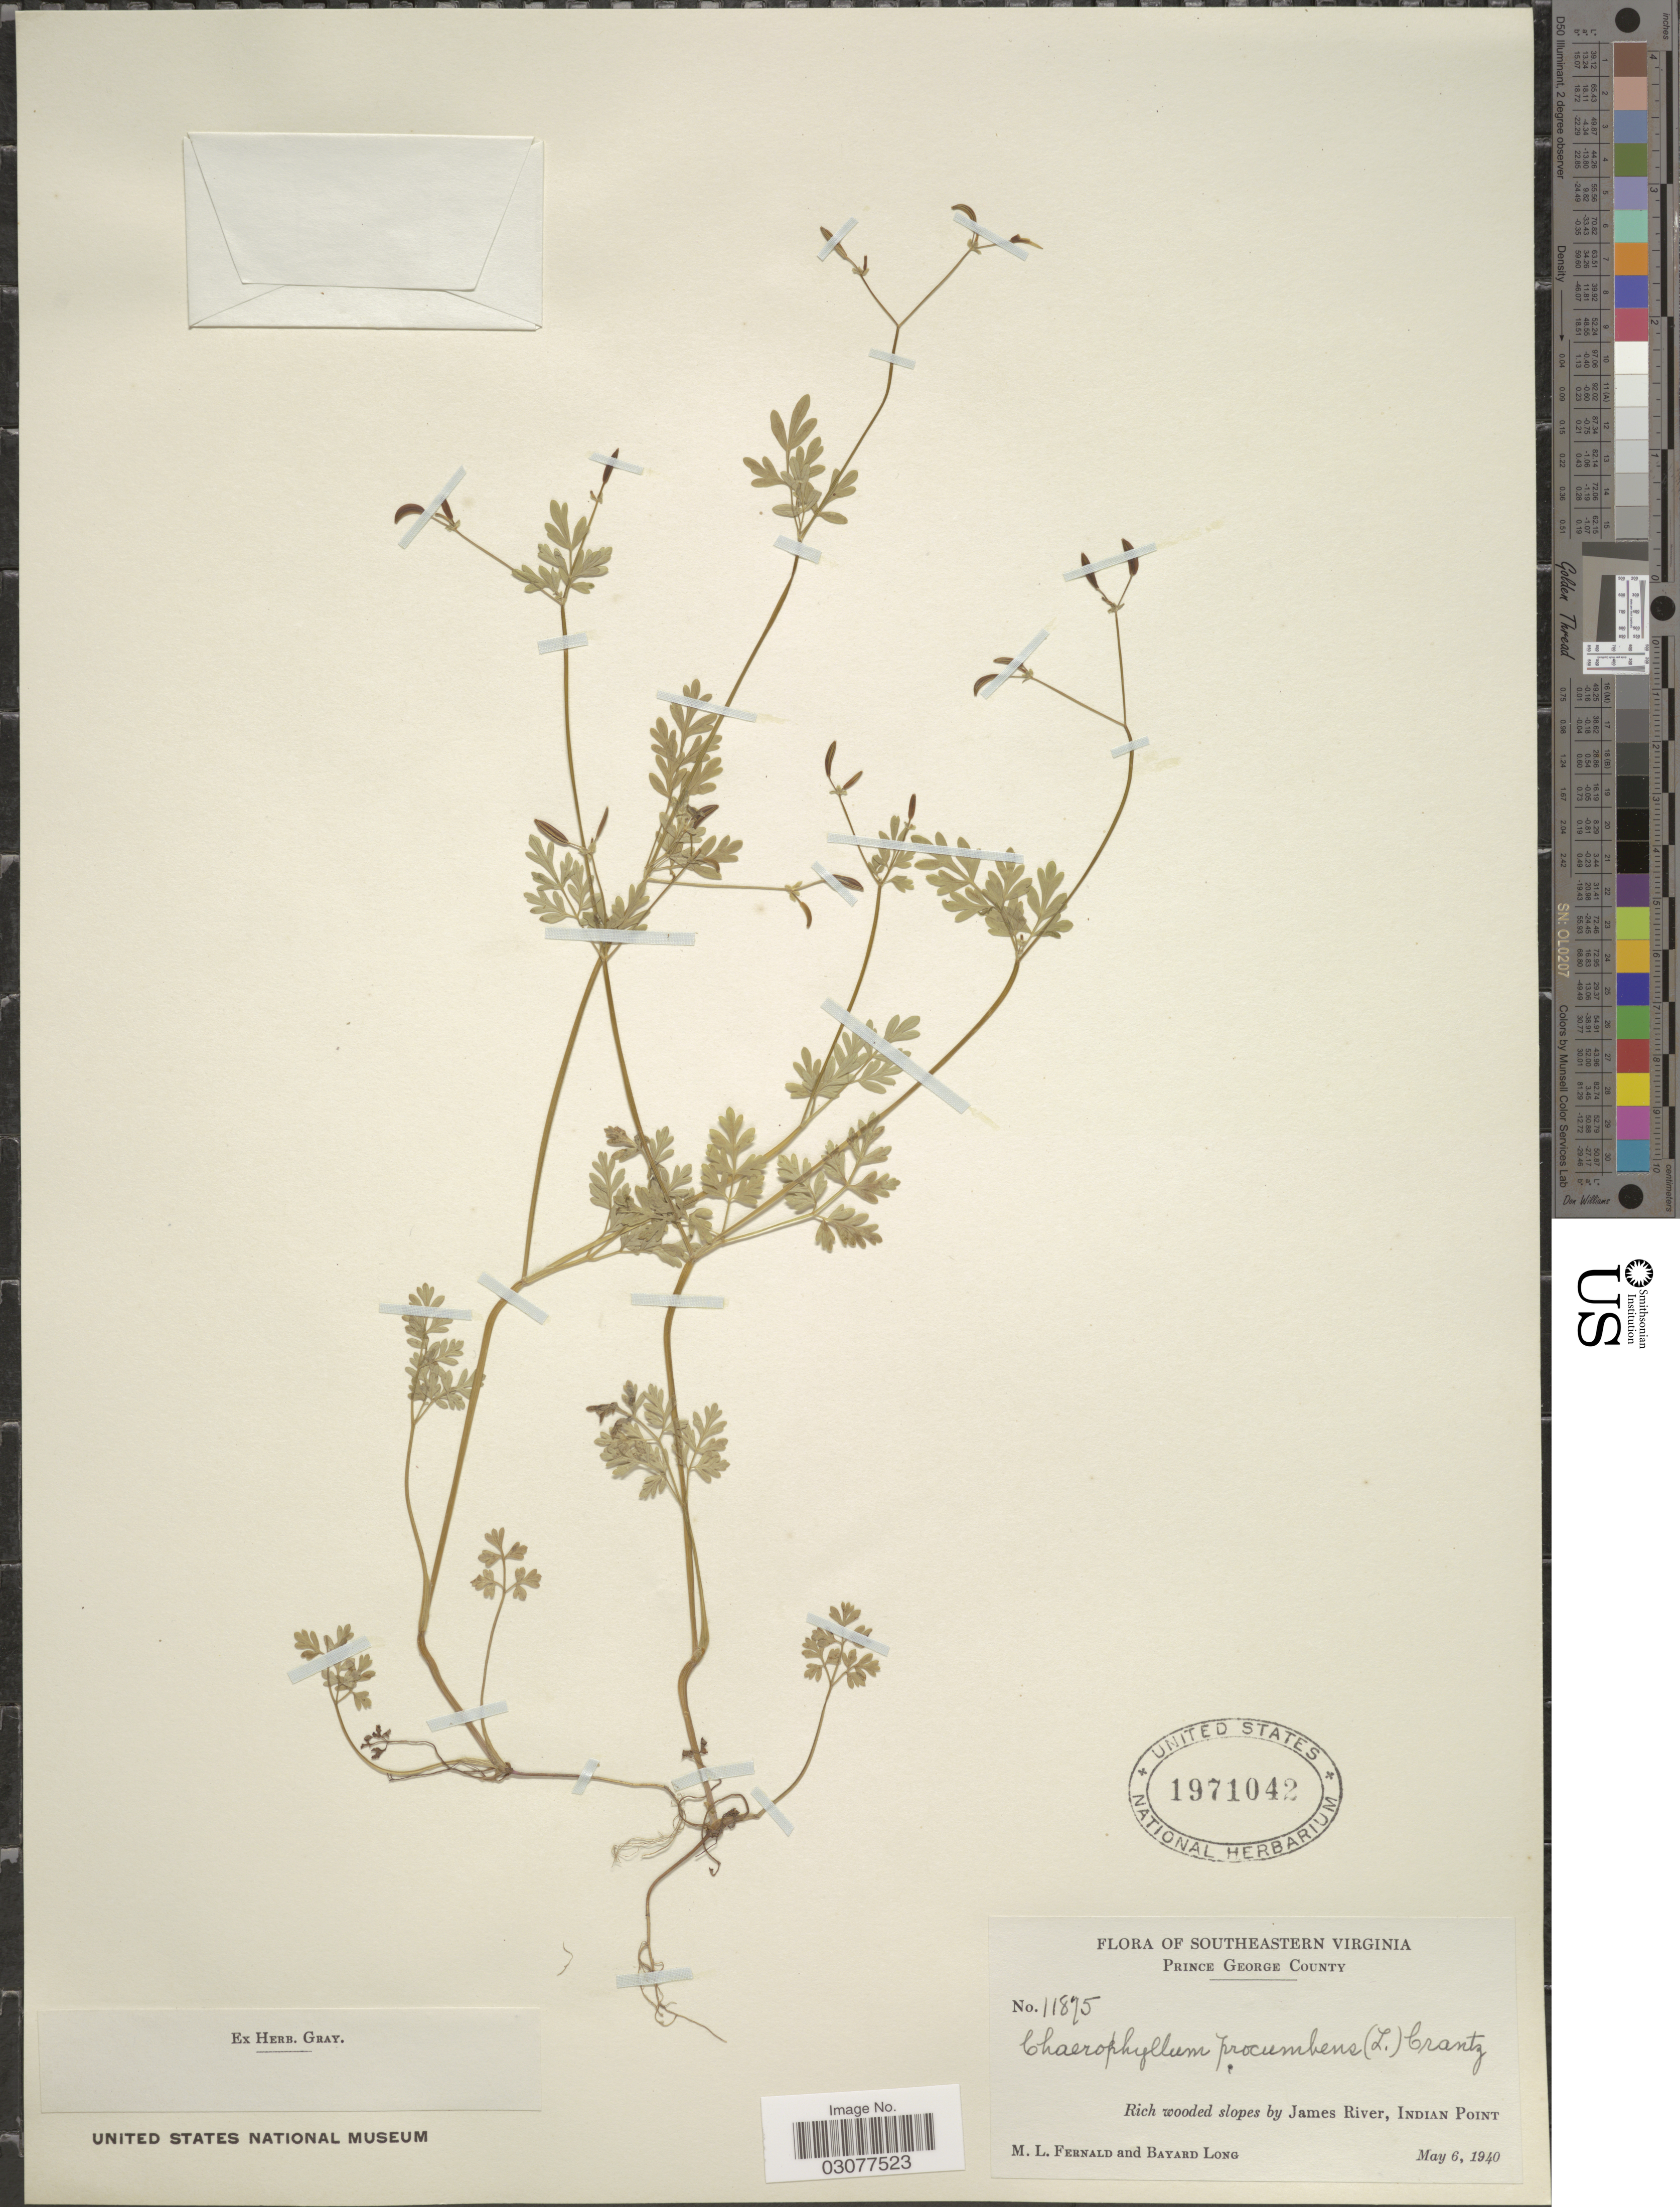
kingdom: Plantae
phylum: Tracheophyta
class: Magnoliopsida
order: Apiales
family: Apiaceae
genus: Chaerophyllum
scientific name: Chaerophyllum procumbens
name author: (L.) Crantz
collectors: M. L. Fernald & B. Long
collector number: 11875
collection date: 1940-05-06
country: United States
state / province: Virginia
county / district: Prince George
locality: Southeastern Virginia, Prince George County, Rich wooded slopes by James River, Indian Point.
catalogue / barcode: US 1971042